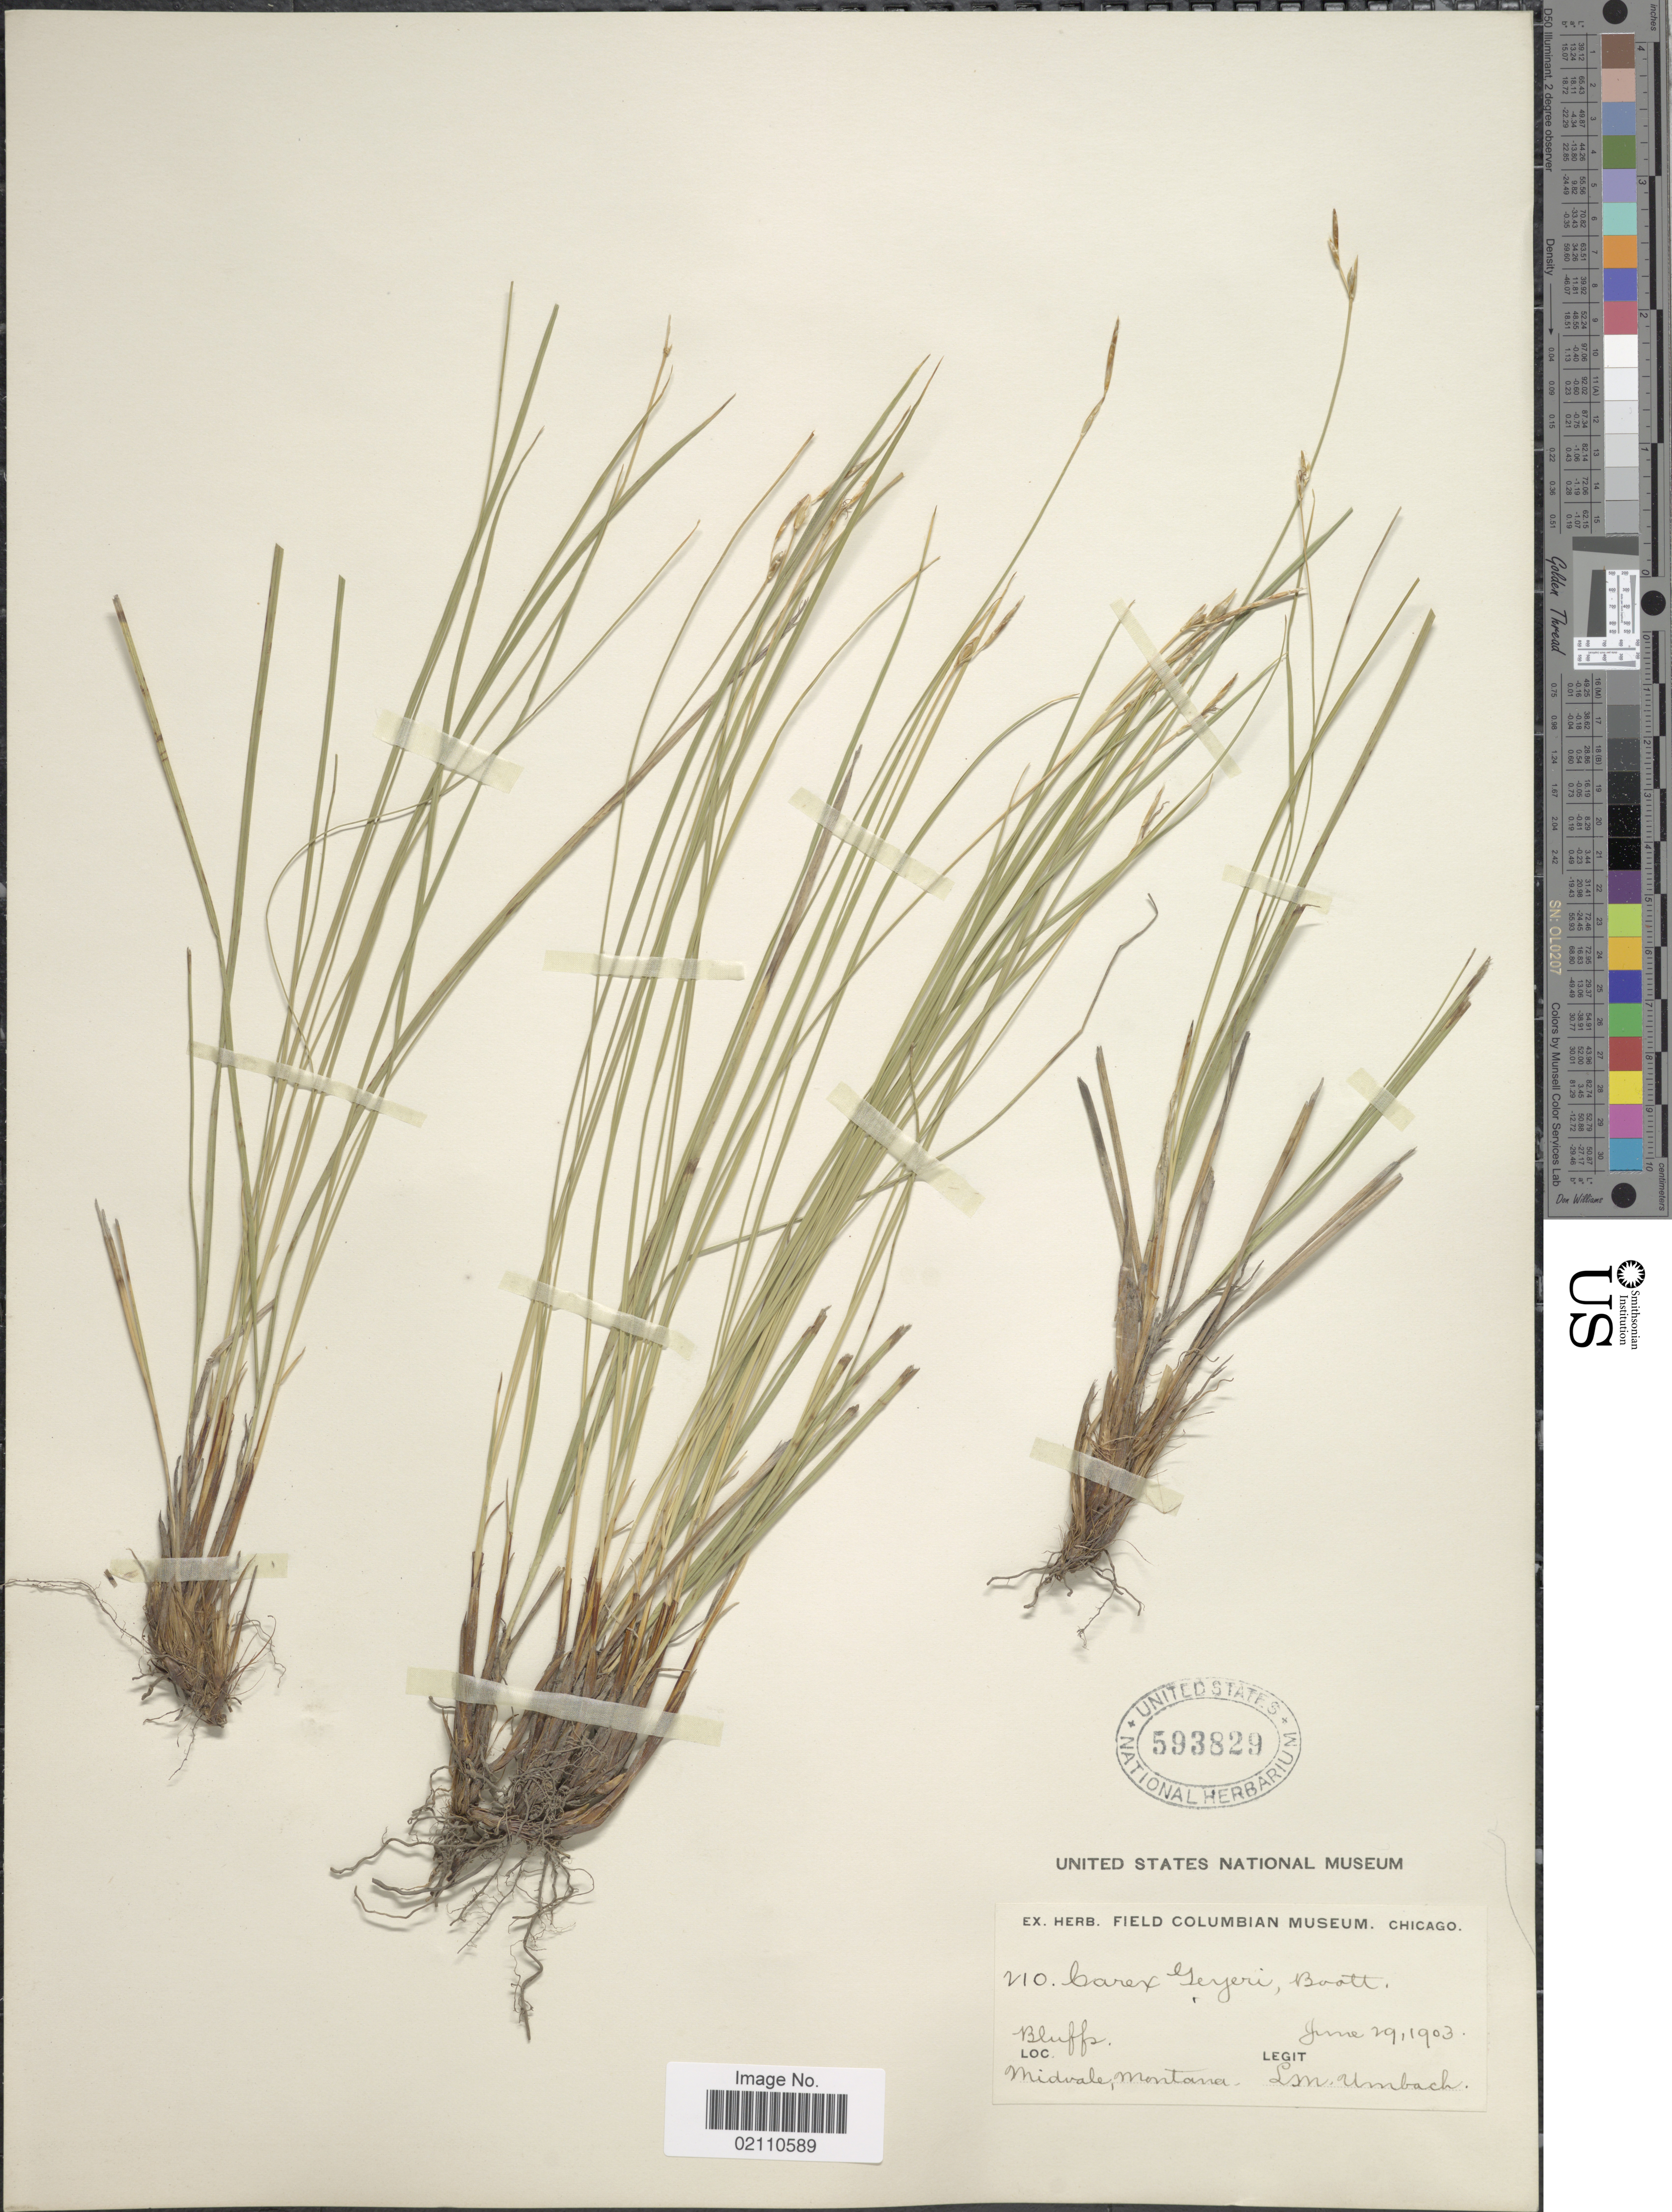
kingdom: Plantae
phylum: Tracheophyta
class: Liliopsida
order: Poales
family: Cyperaceae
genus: Carex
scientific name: Carex geyeri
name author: Boott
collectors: L. M. Umbach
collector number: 210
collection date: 1903-06-29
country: United States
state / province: Montana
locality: Midvale, Bluffs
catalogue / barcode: US 593829